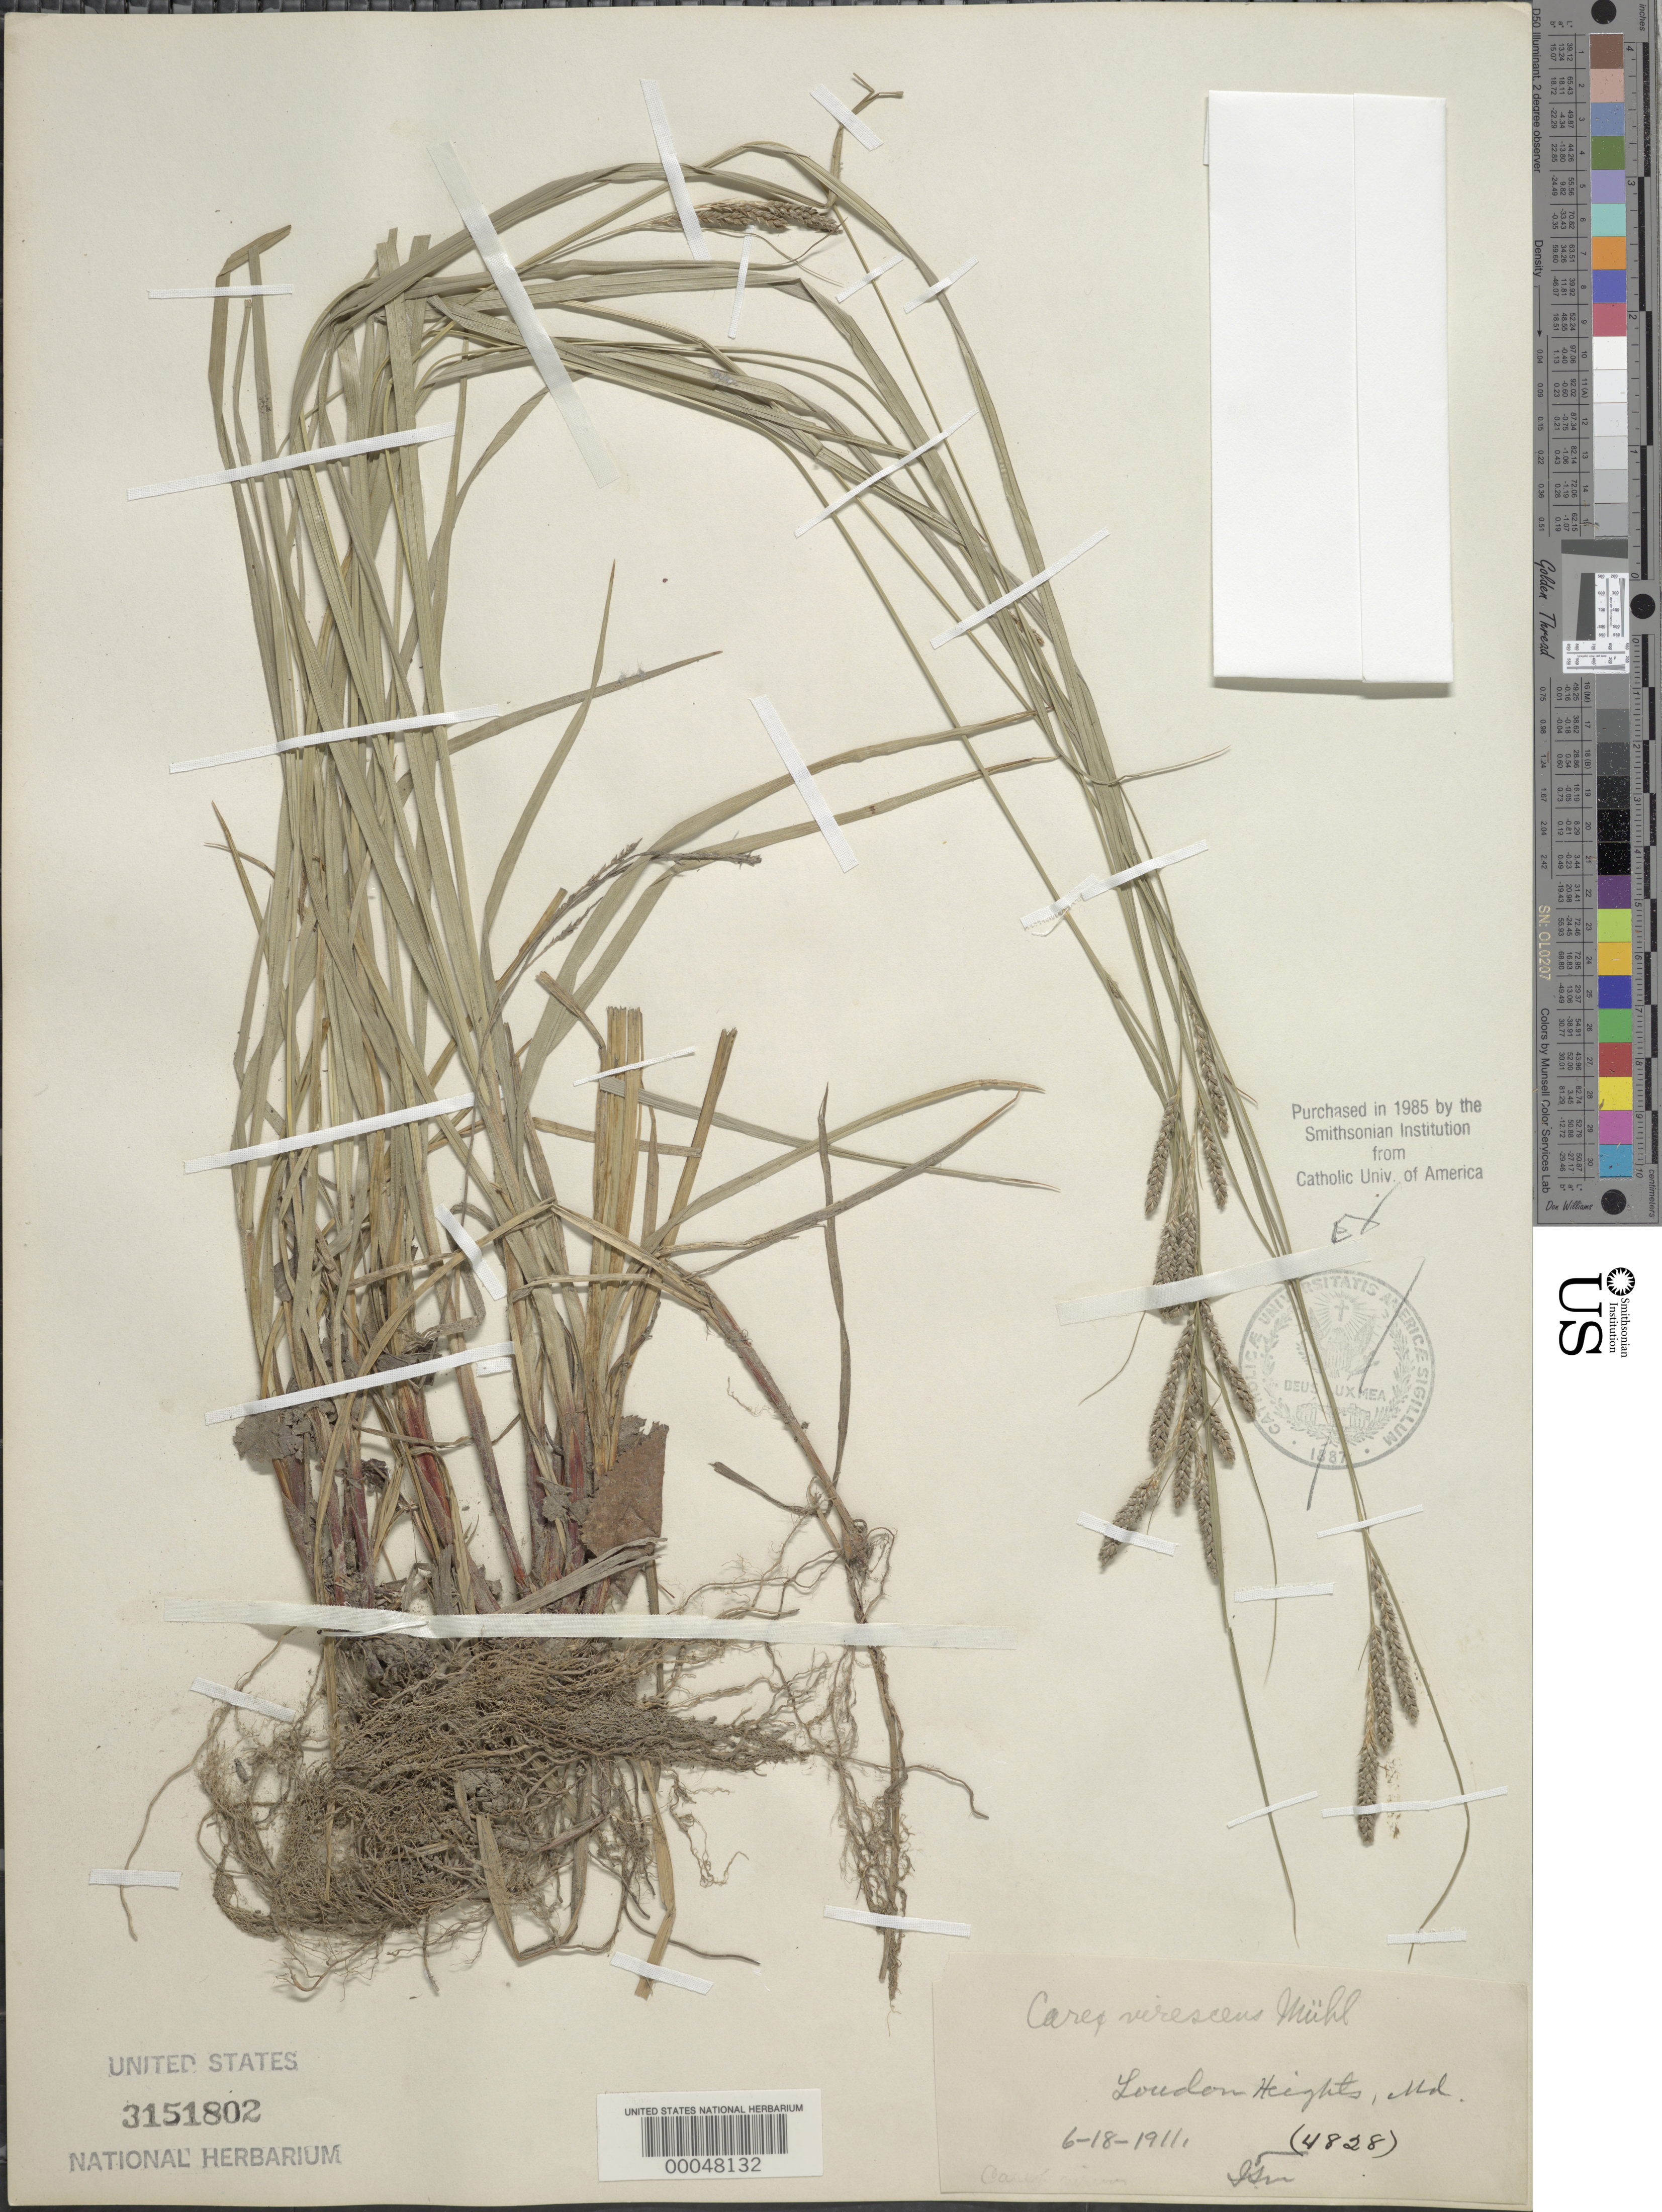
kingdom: Plantae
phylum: Tracheophyta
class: Liliopsida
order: Poales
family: Cyperaceae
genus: Carex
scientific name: Carex virescens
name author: Muhl. ex Willd.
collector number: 4828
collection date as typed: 18 Jun 1911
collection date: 1911-06-18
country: United States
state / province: Maryland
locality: Loudoun Heights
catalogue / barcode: US 3151802